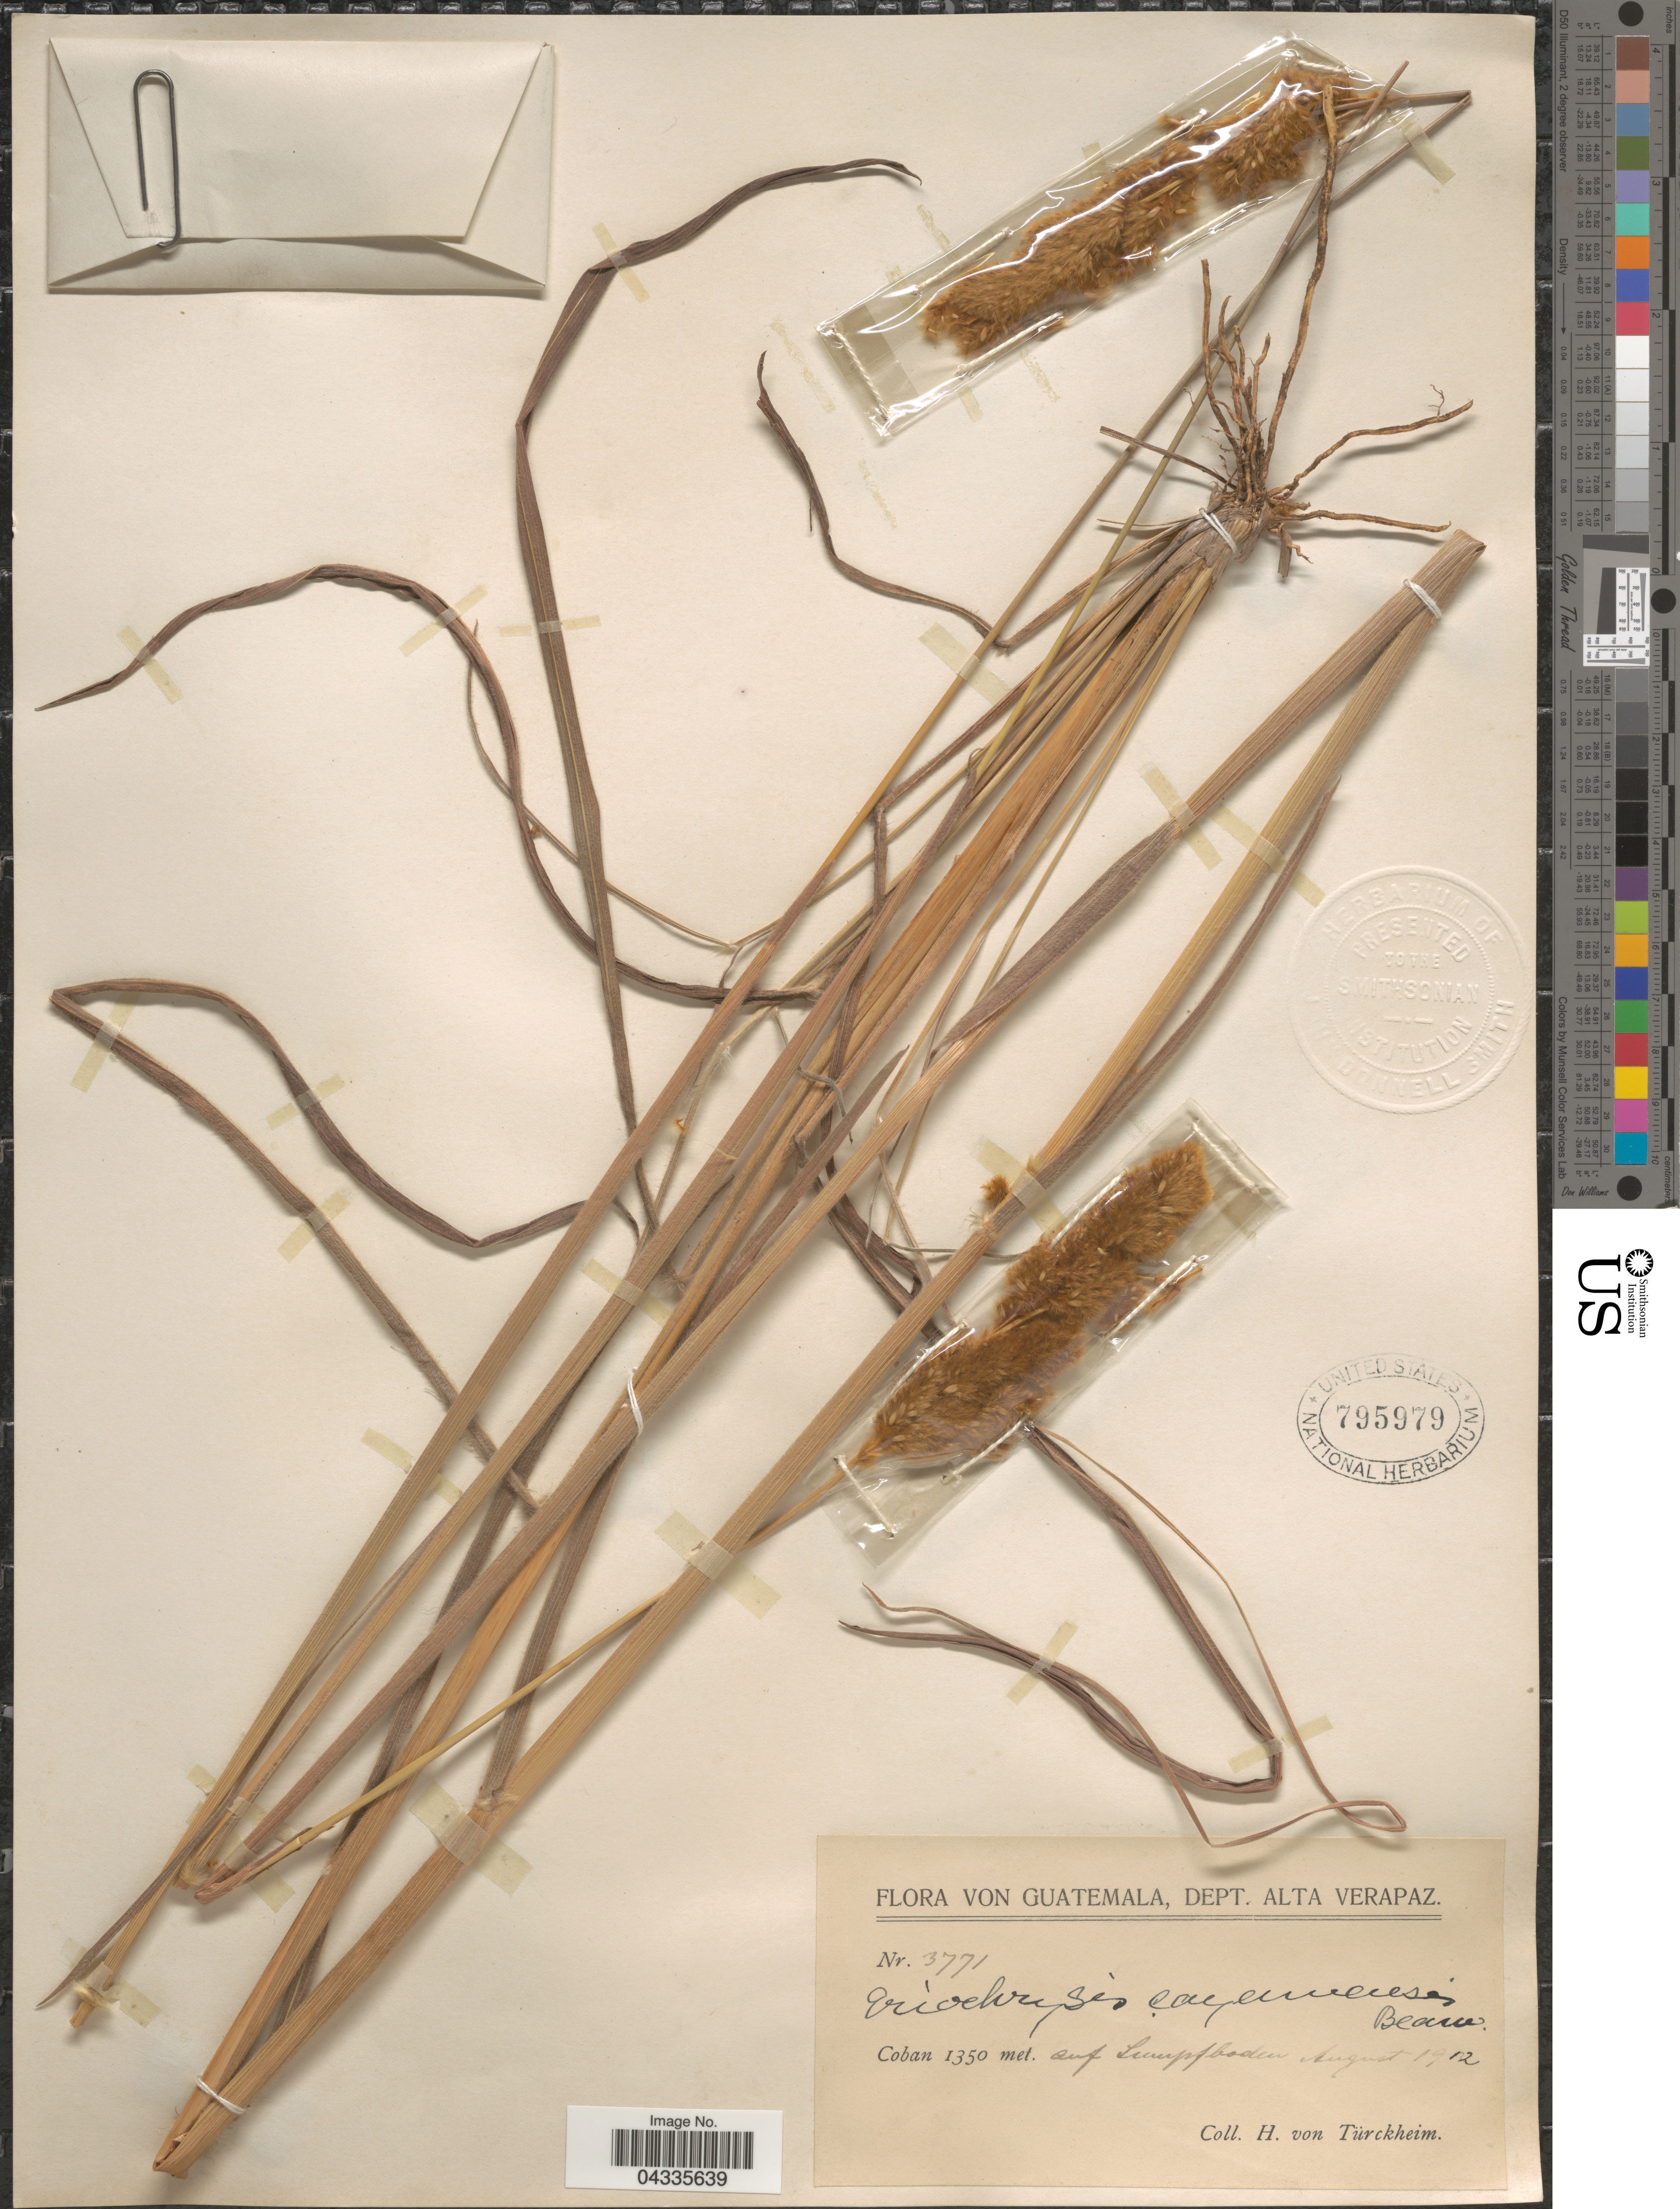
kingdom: Plantae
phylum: Tracheophyta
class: Liliopsida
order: Poales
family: Poaceae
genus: Eriochrysis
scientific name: Eriochrysis cayennensis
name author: P. Beauv.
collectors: H. von Türckheim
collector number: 3771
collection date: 1912-08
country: Guatemala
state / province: Alta Verapaz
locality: Dept. Alta Verapaz. Coban. Auf Sumpboden.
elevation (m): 1350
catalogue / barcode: US 795979